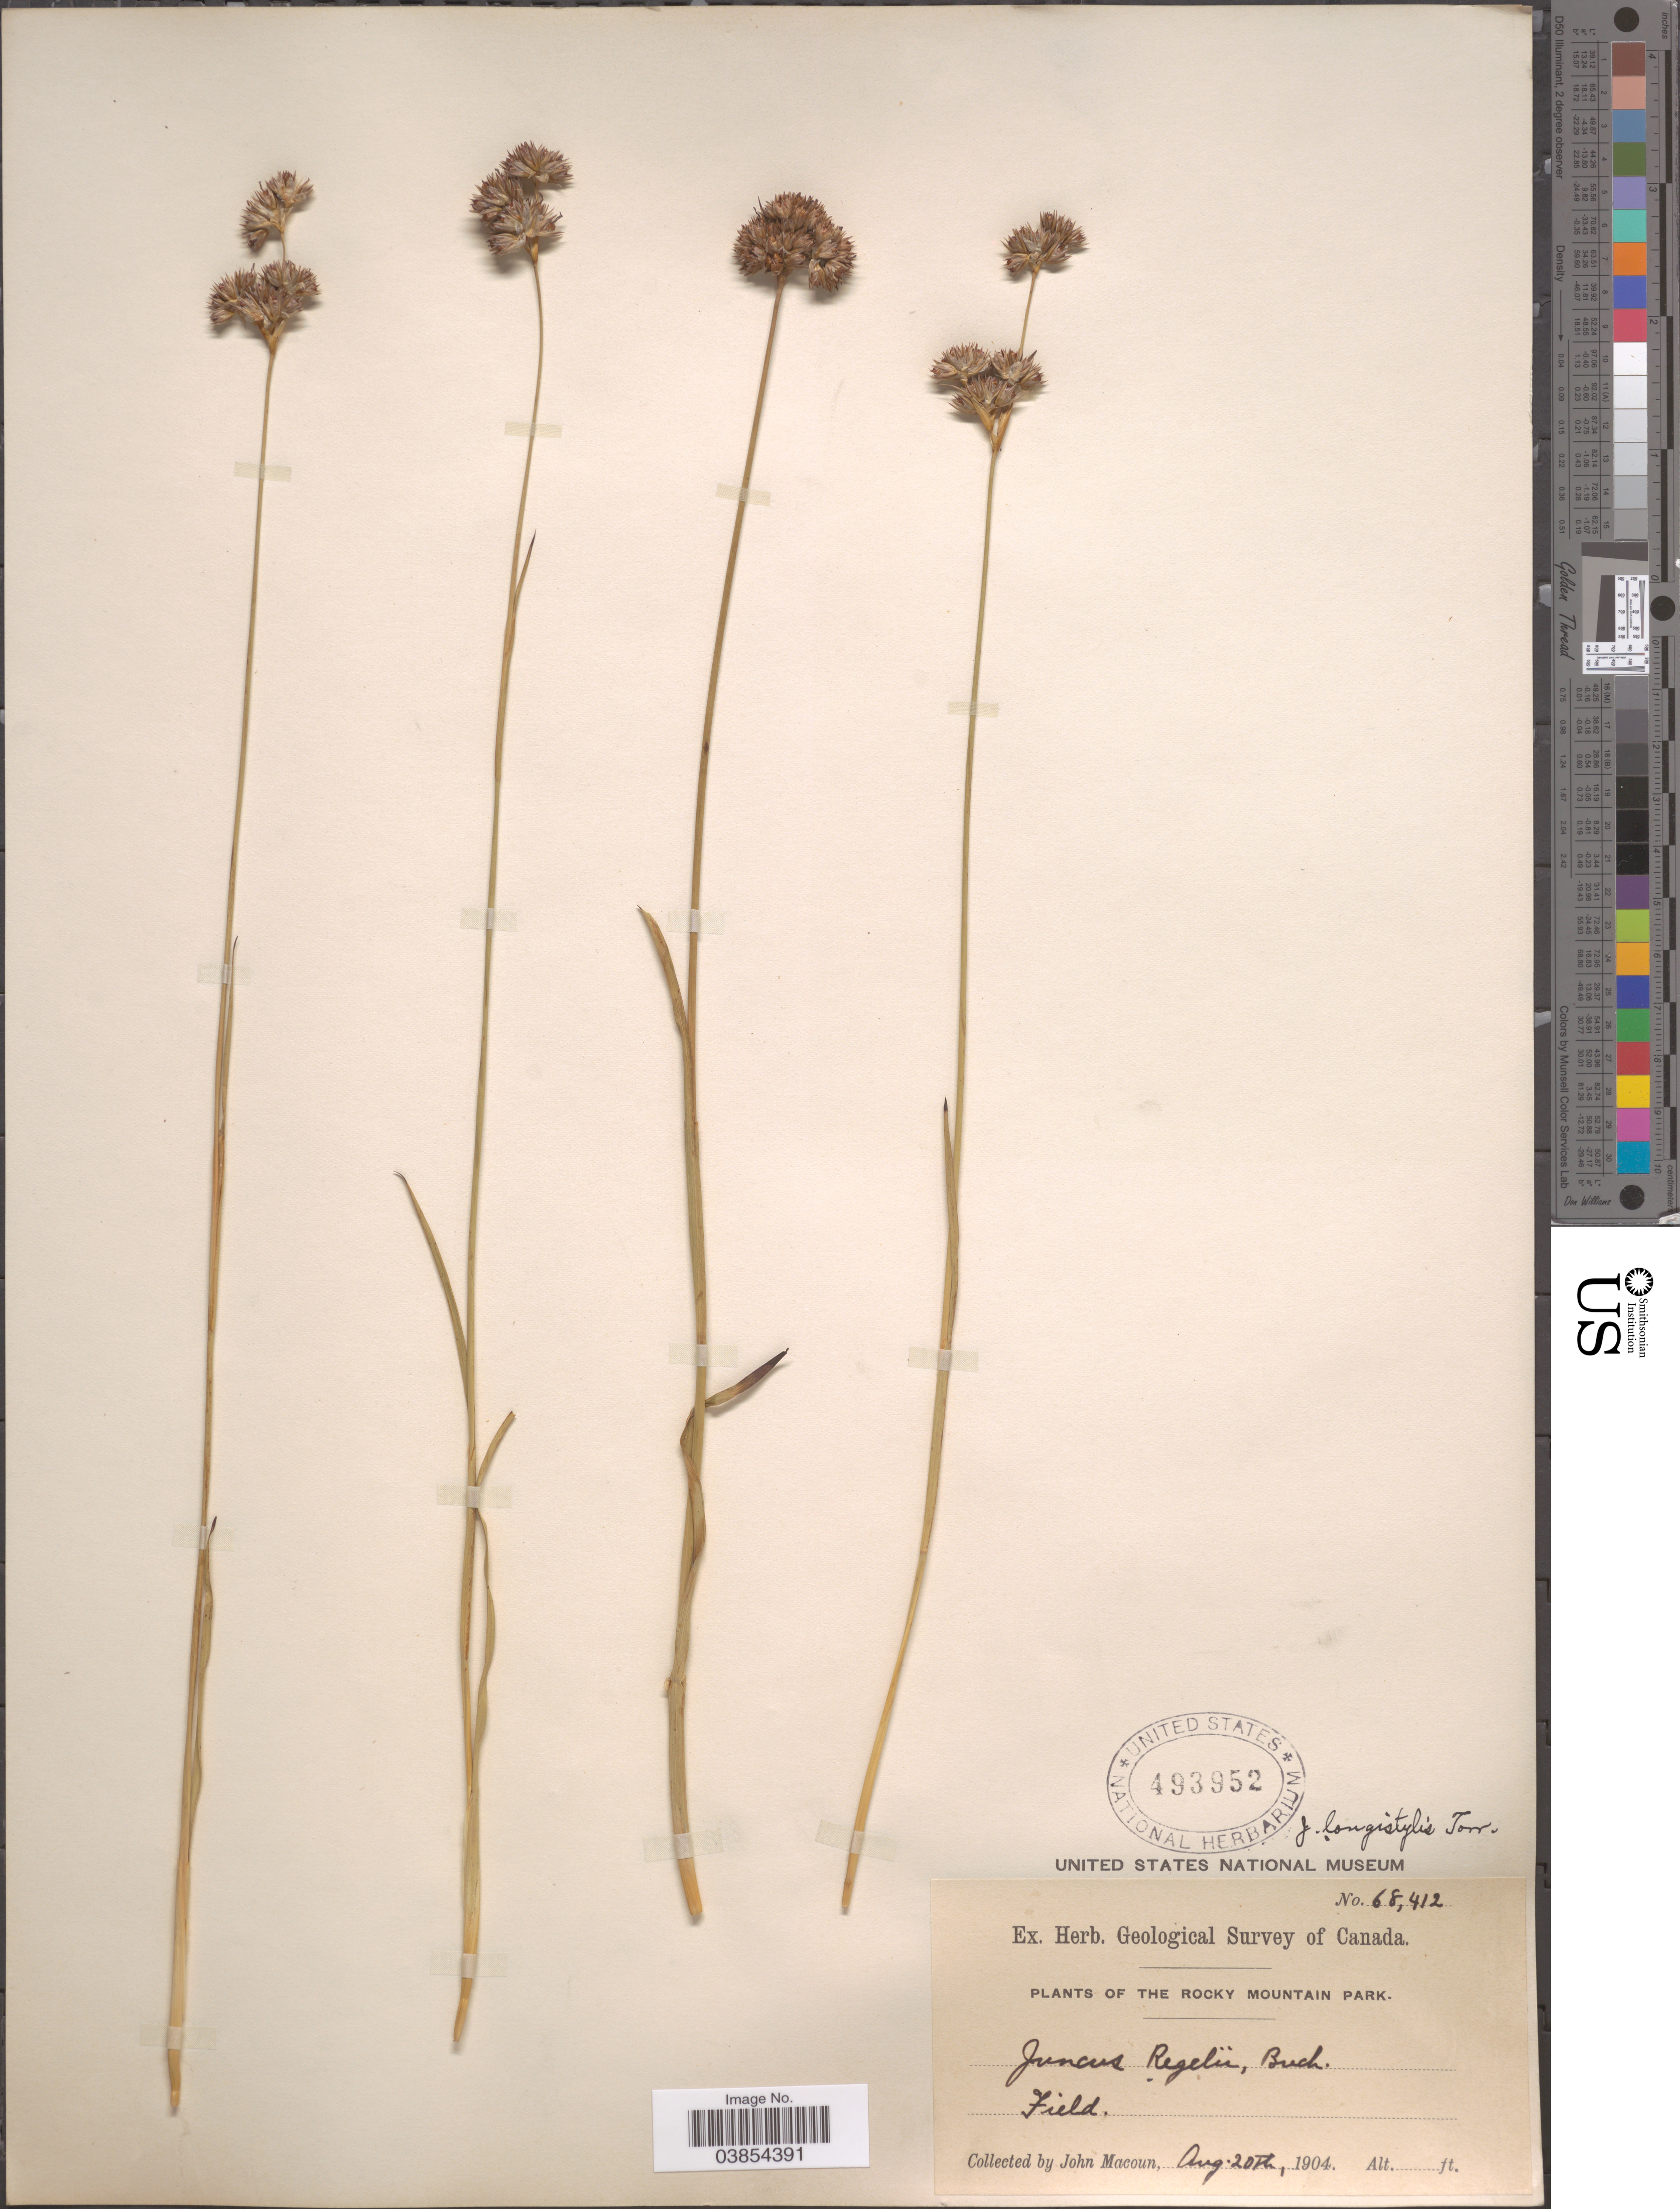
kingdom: Plantae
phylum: Tracheophyta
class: Liliopsida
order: Poales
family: Juncaceae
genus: Juncus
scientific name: Juncus longistylis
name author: Torr.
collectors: J. Macoun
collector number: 68412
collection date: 1904-08-20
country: Canada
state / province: British Columbia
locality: Rocky Mountain Park. Field.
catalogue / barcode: US 493952